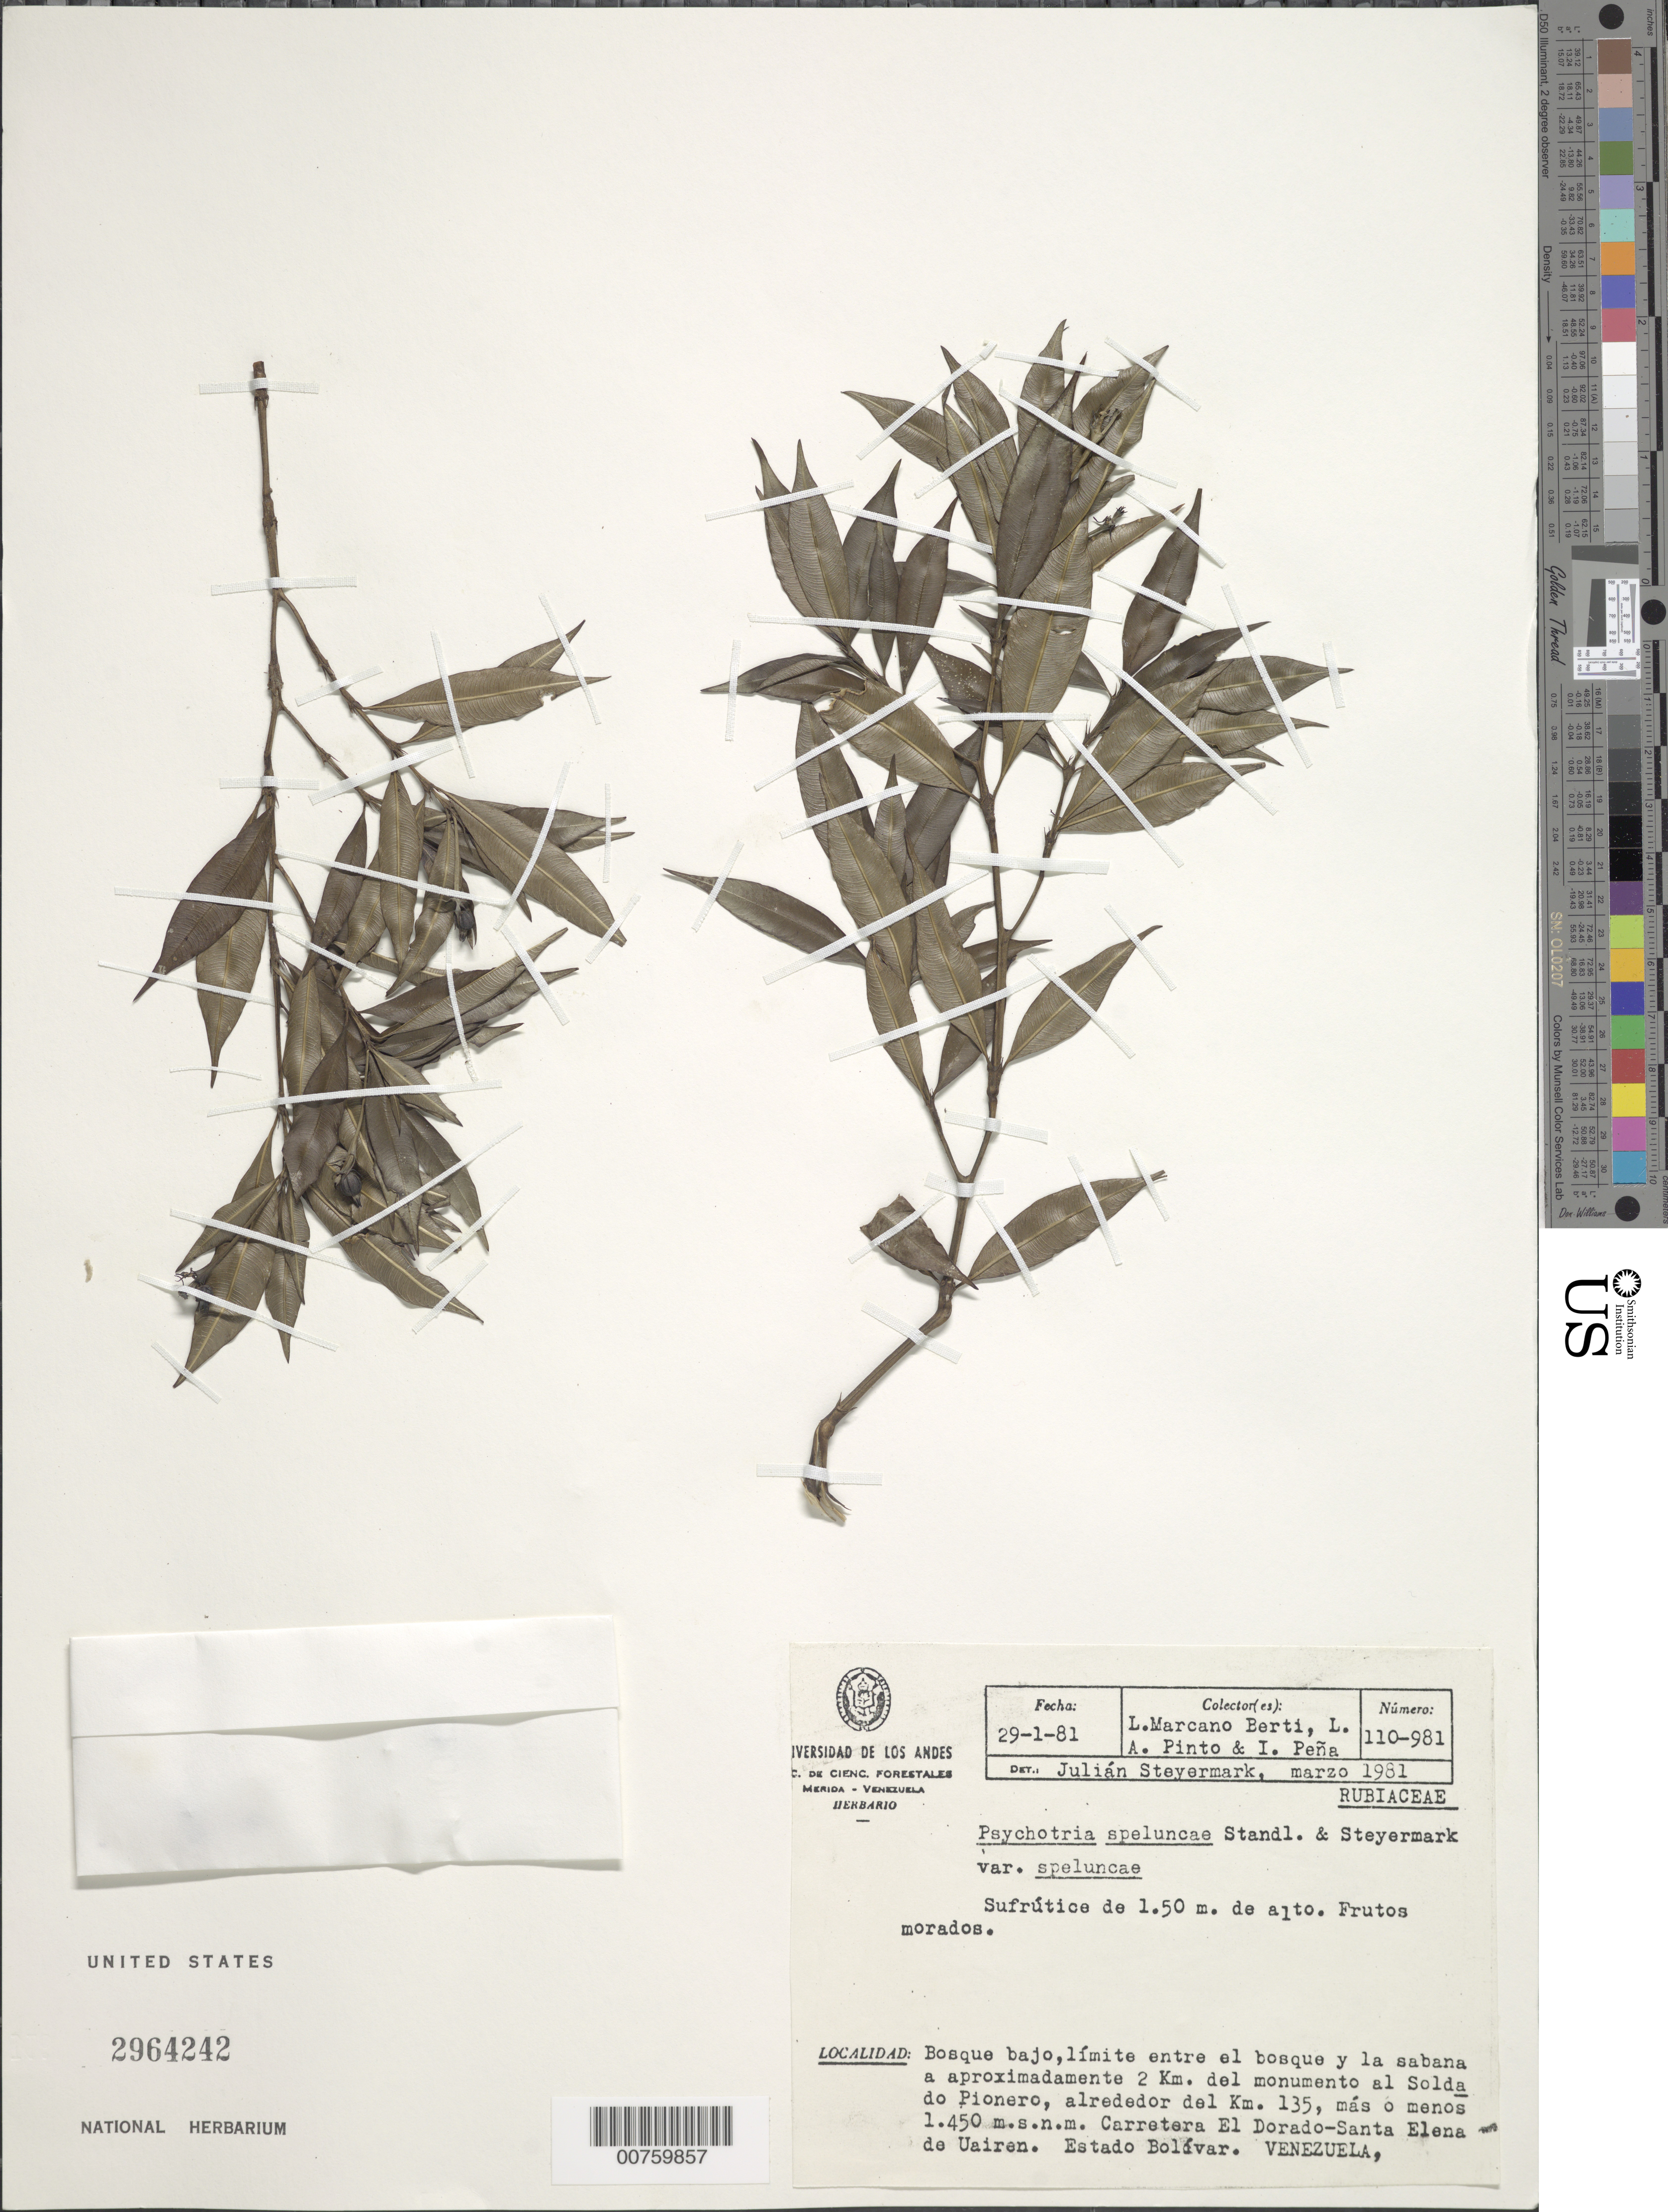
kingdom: Plantae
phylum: Tracheophyta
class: Magnoliopsida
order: Gentianales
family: Rubiaceae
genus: Psychotria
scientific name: Psychotria speluncae var. speluncae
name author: Standl. & Steyerm.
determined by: Steyermark, Julian A., (VEN)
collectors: L. Marcano-Berti, L. Pinto & I. Peña S.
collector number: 981 110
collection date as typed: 29-Jan-81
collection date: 1981-01-29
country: Venezuela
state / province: Bolívar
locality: Carretera El Dorado - Santa Elena de Uairen, alrededores del km 135, aprox 2 km del monumento al Soldado Pionero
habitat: Bosque bajo, limite entre el bosque y la sabana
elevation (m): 1450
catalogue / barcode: US 2964242